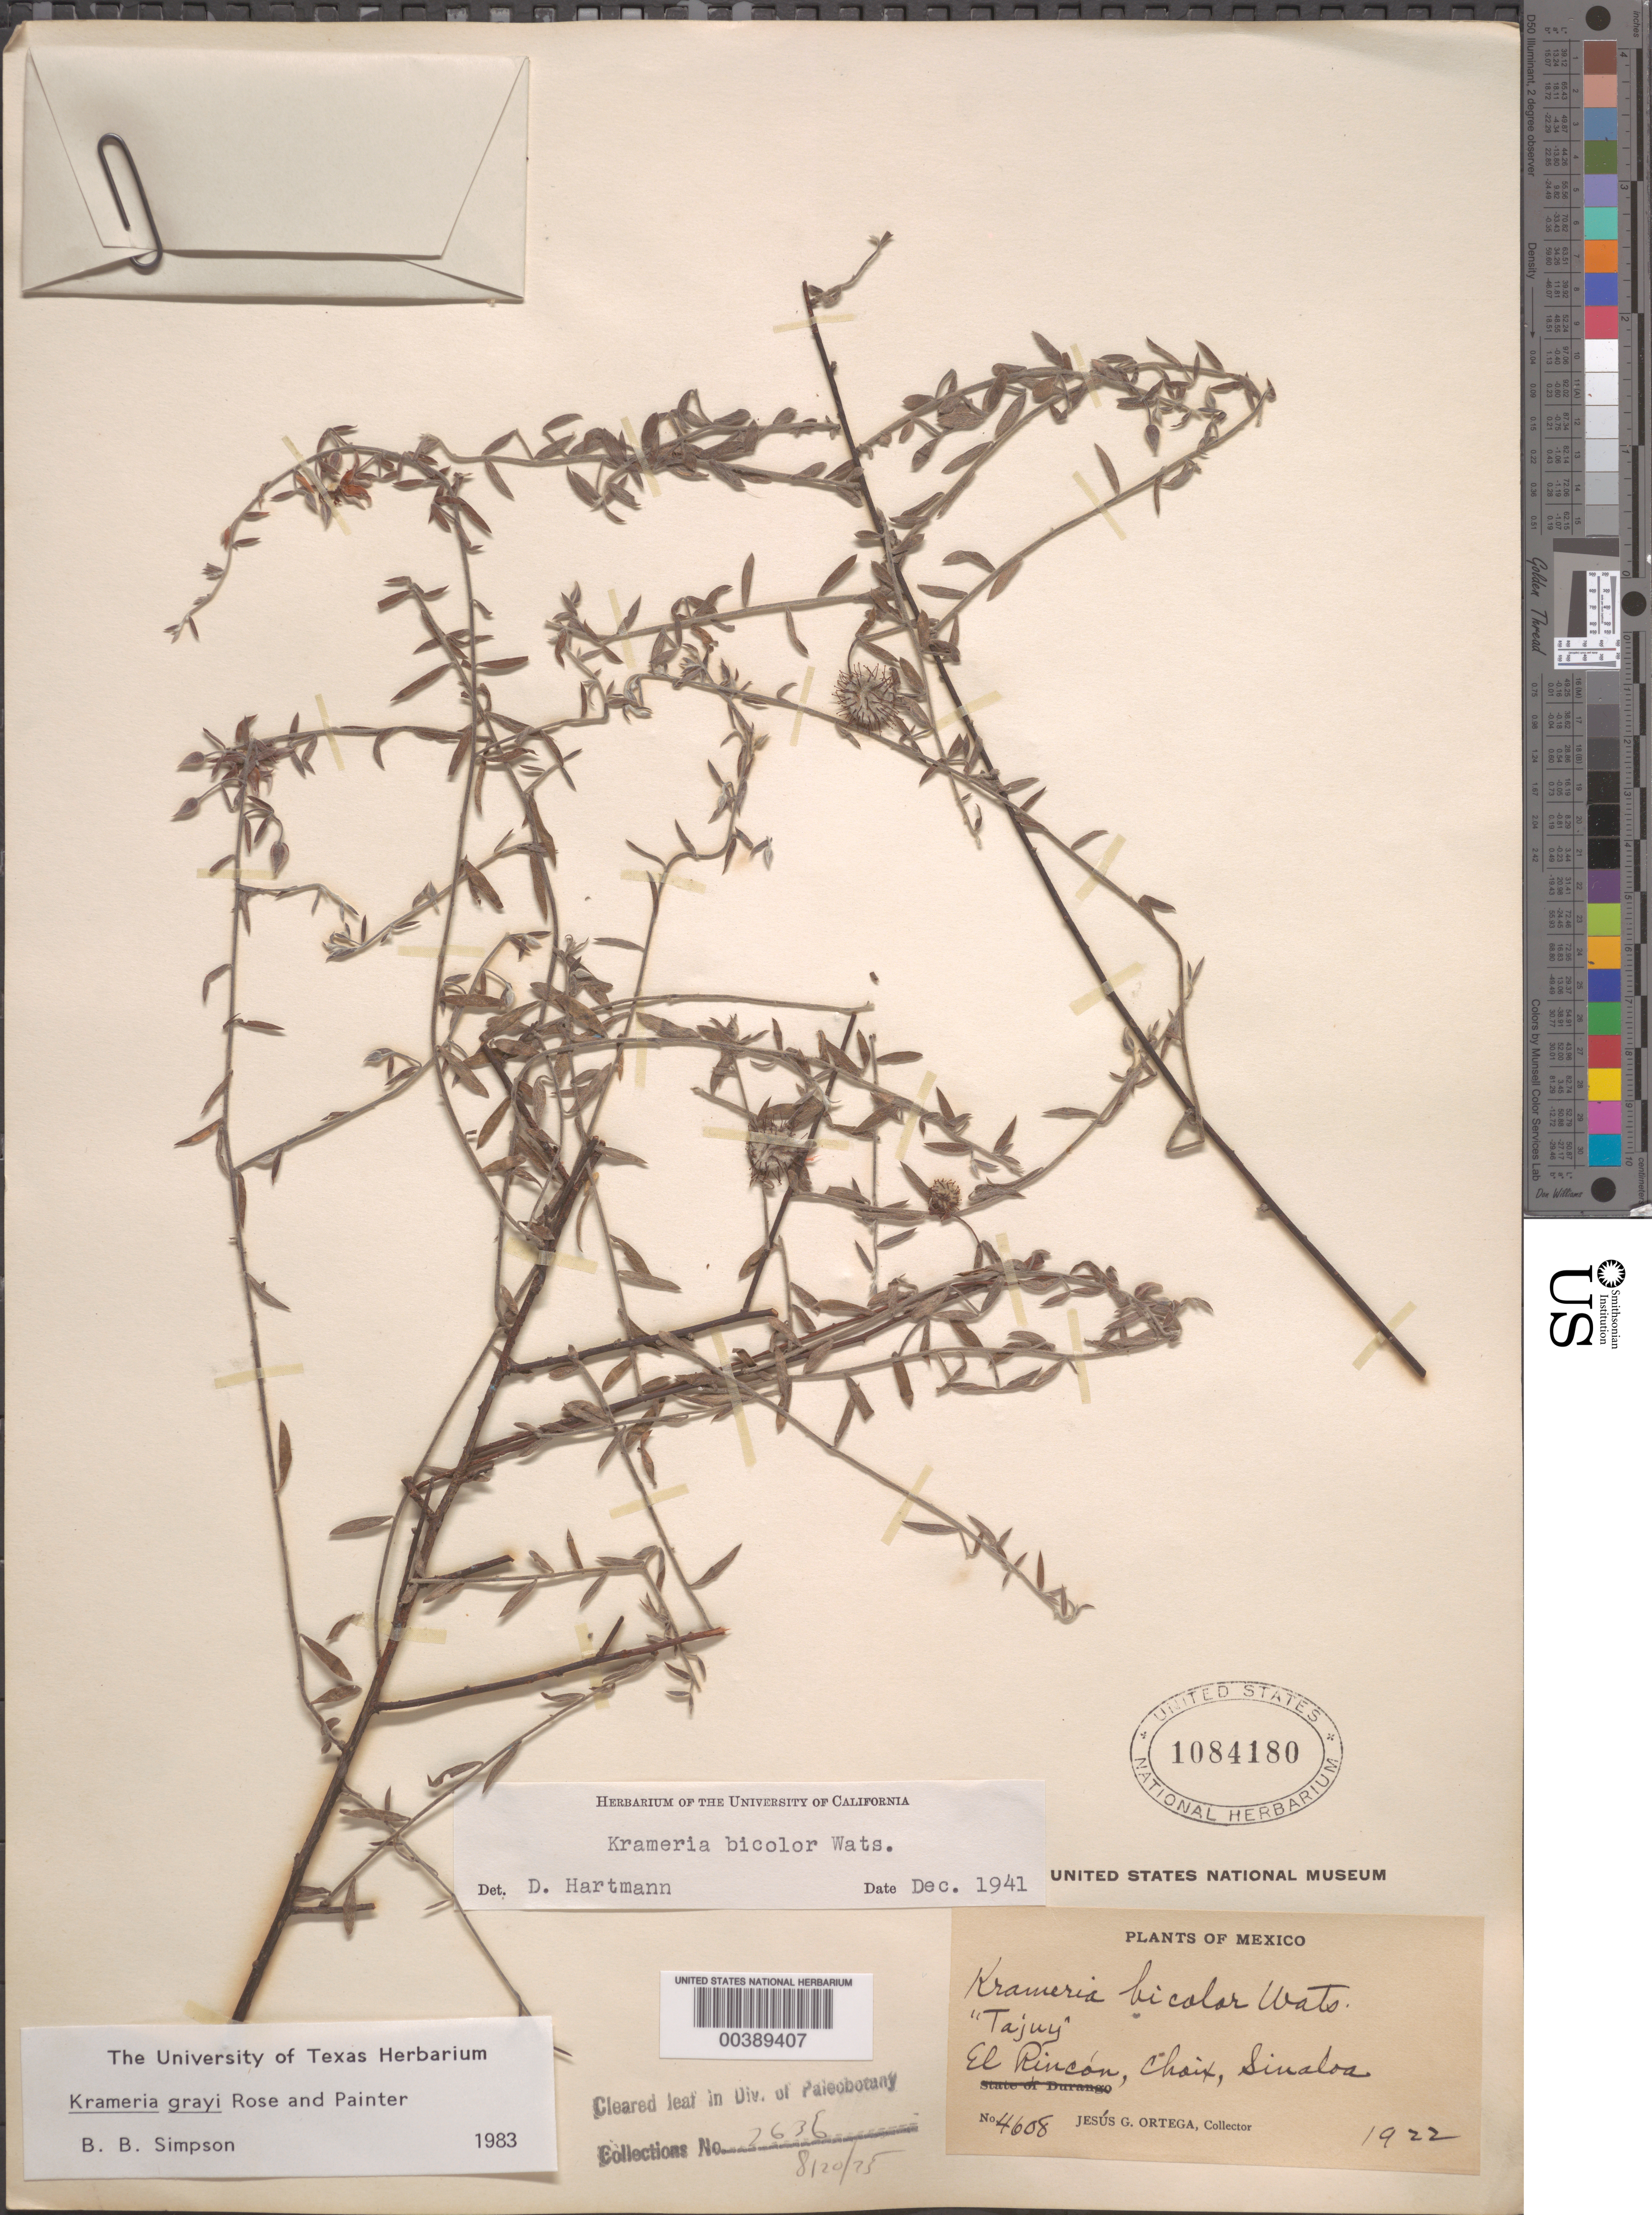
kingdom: Plantae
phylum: Tracheophyta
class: Magnoliopsida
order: Zygophyllales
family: Krameriaceae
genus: Krameria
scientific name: Krameria grayi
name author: Rose & J.H. Painter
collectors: J. Ortega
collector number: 4608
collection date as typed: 1922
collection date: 1922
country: Mexico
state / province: Sinaloa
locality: El rincon, choix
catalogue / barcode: US 1084180